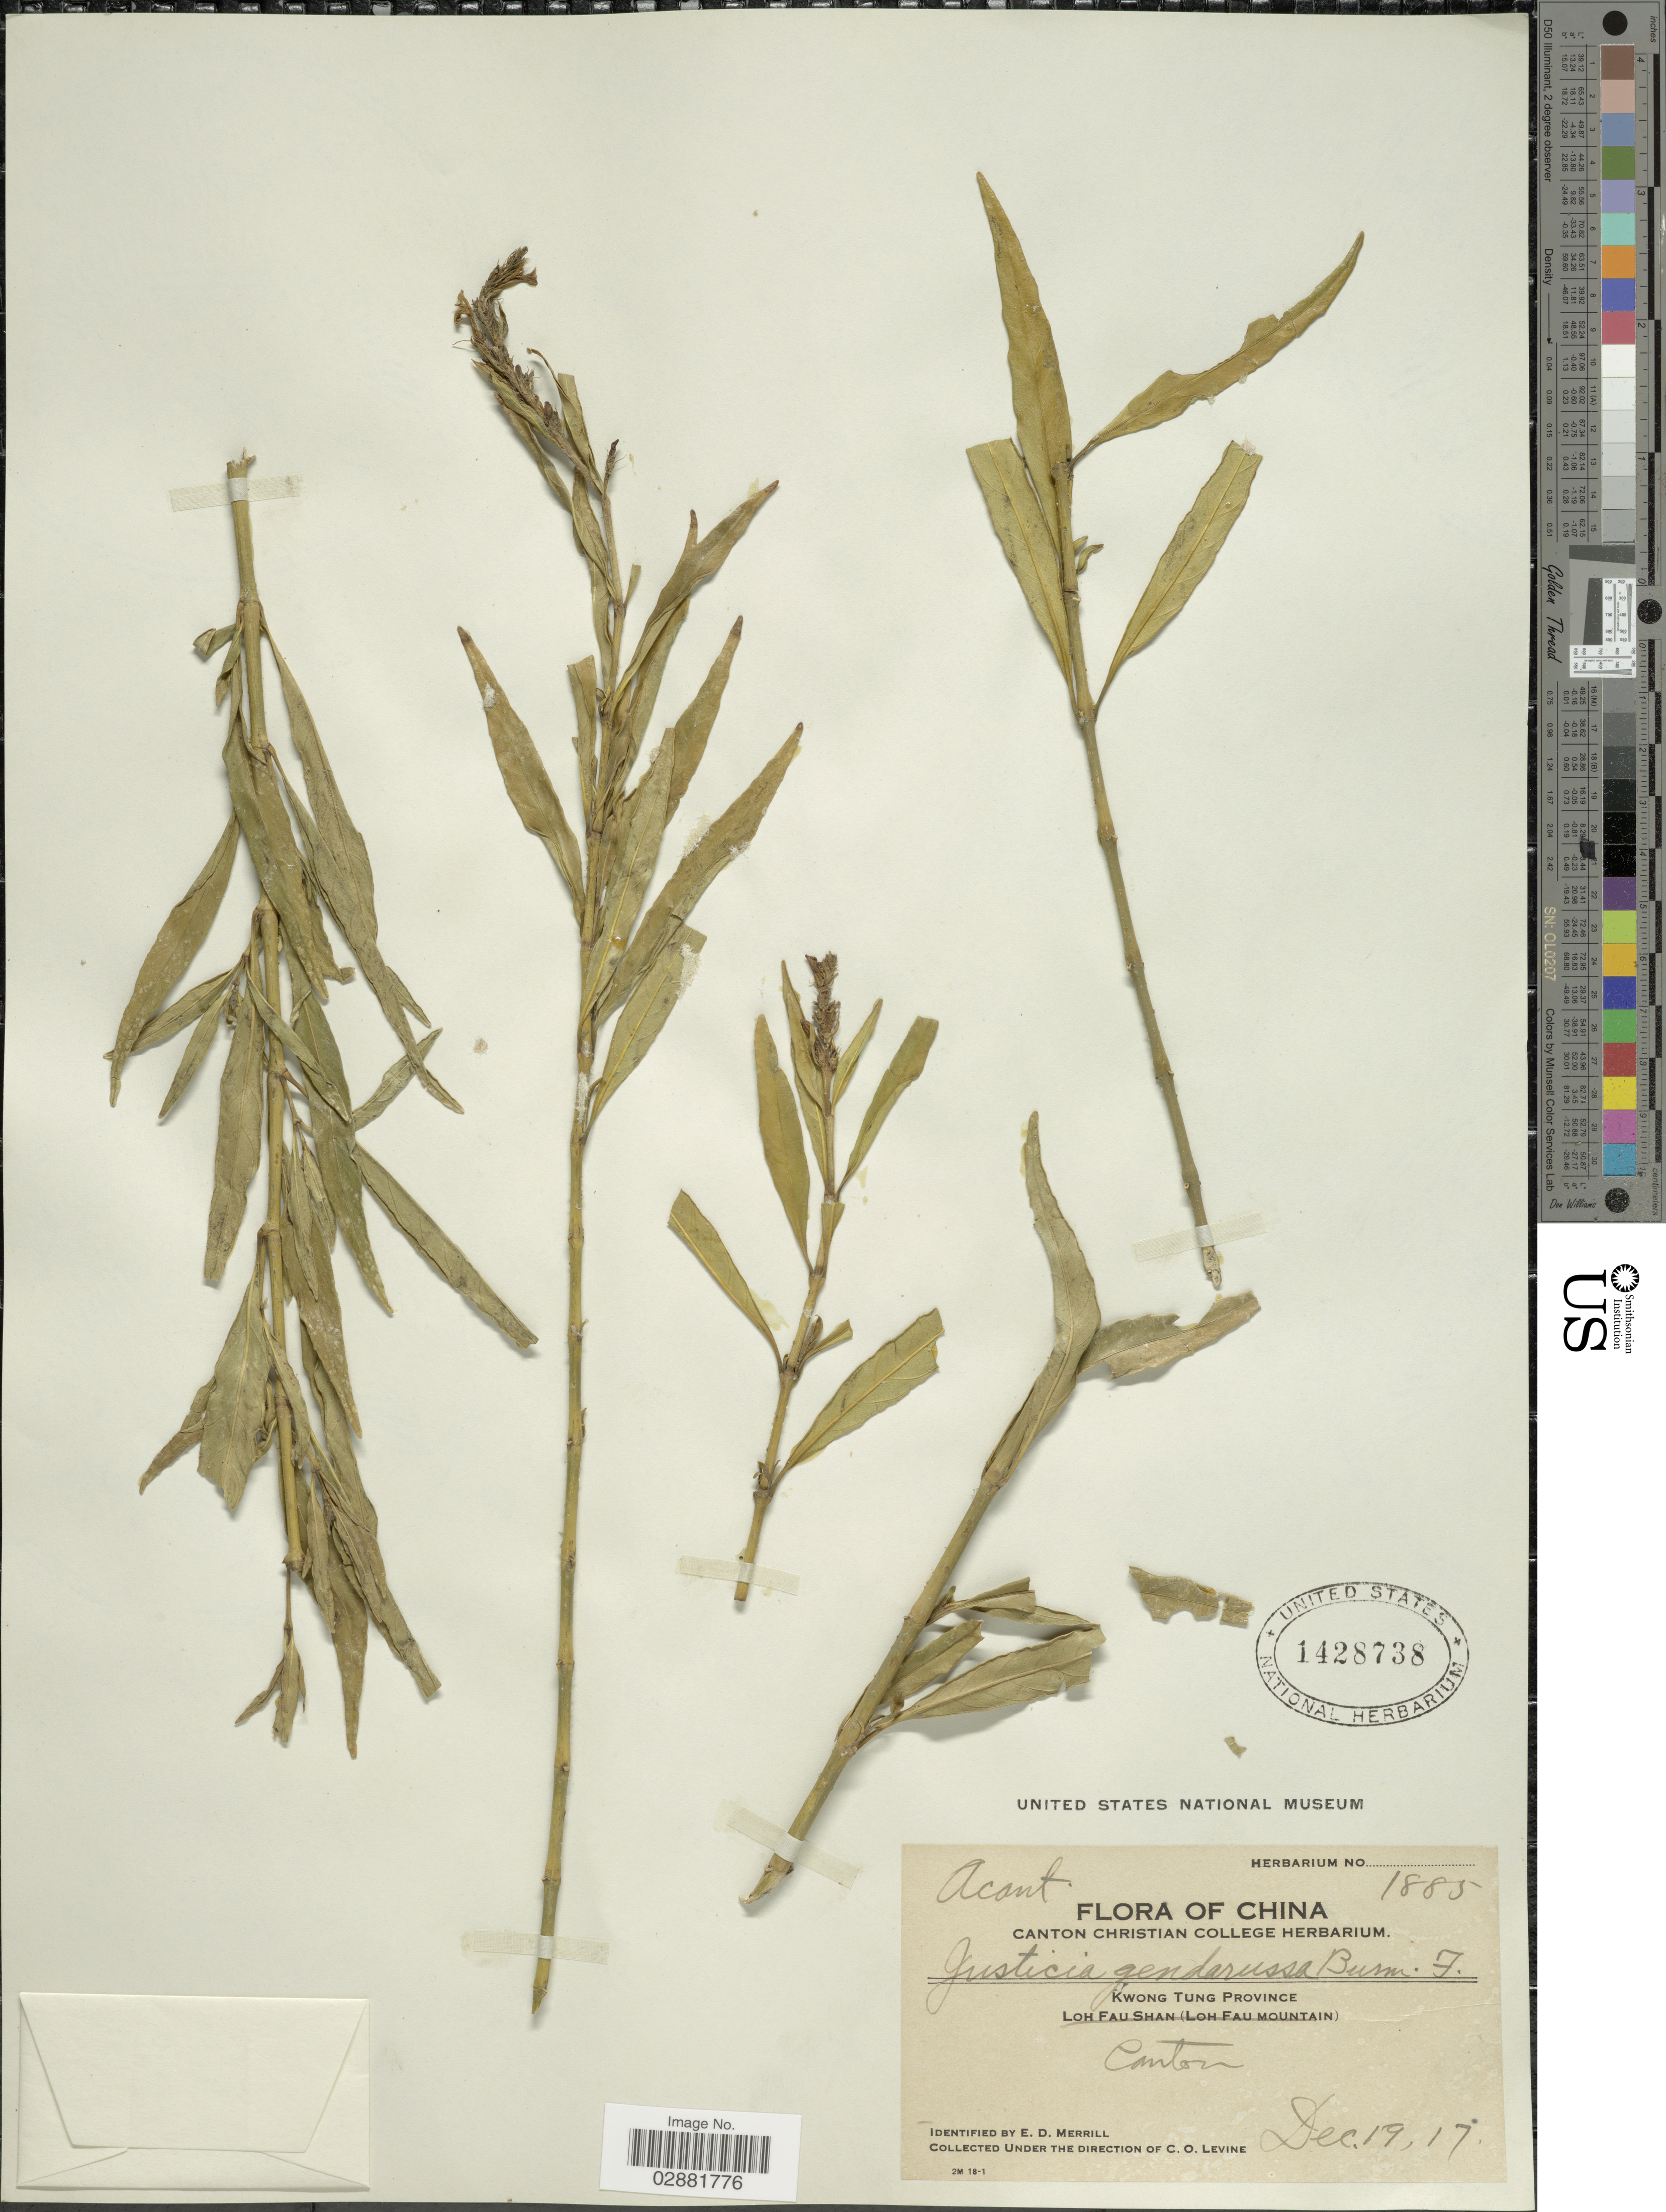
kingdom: Plantae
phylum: Tracheophyta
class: Magnoliopsida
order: Lamiales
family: Acanthaceae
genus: Justicia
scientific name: Justicia gendarussa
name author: Burm. f.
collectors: C. O. Levine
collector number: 1885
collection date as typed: Transcribed d/m/y: 19/12/17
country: China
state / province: Guangdong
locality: Kwong Tung Province, Canton.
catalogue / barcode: US 1428738